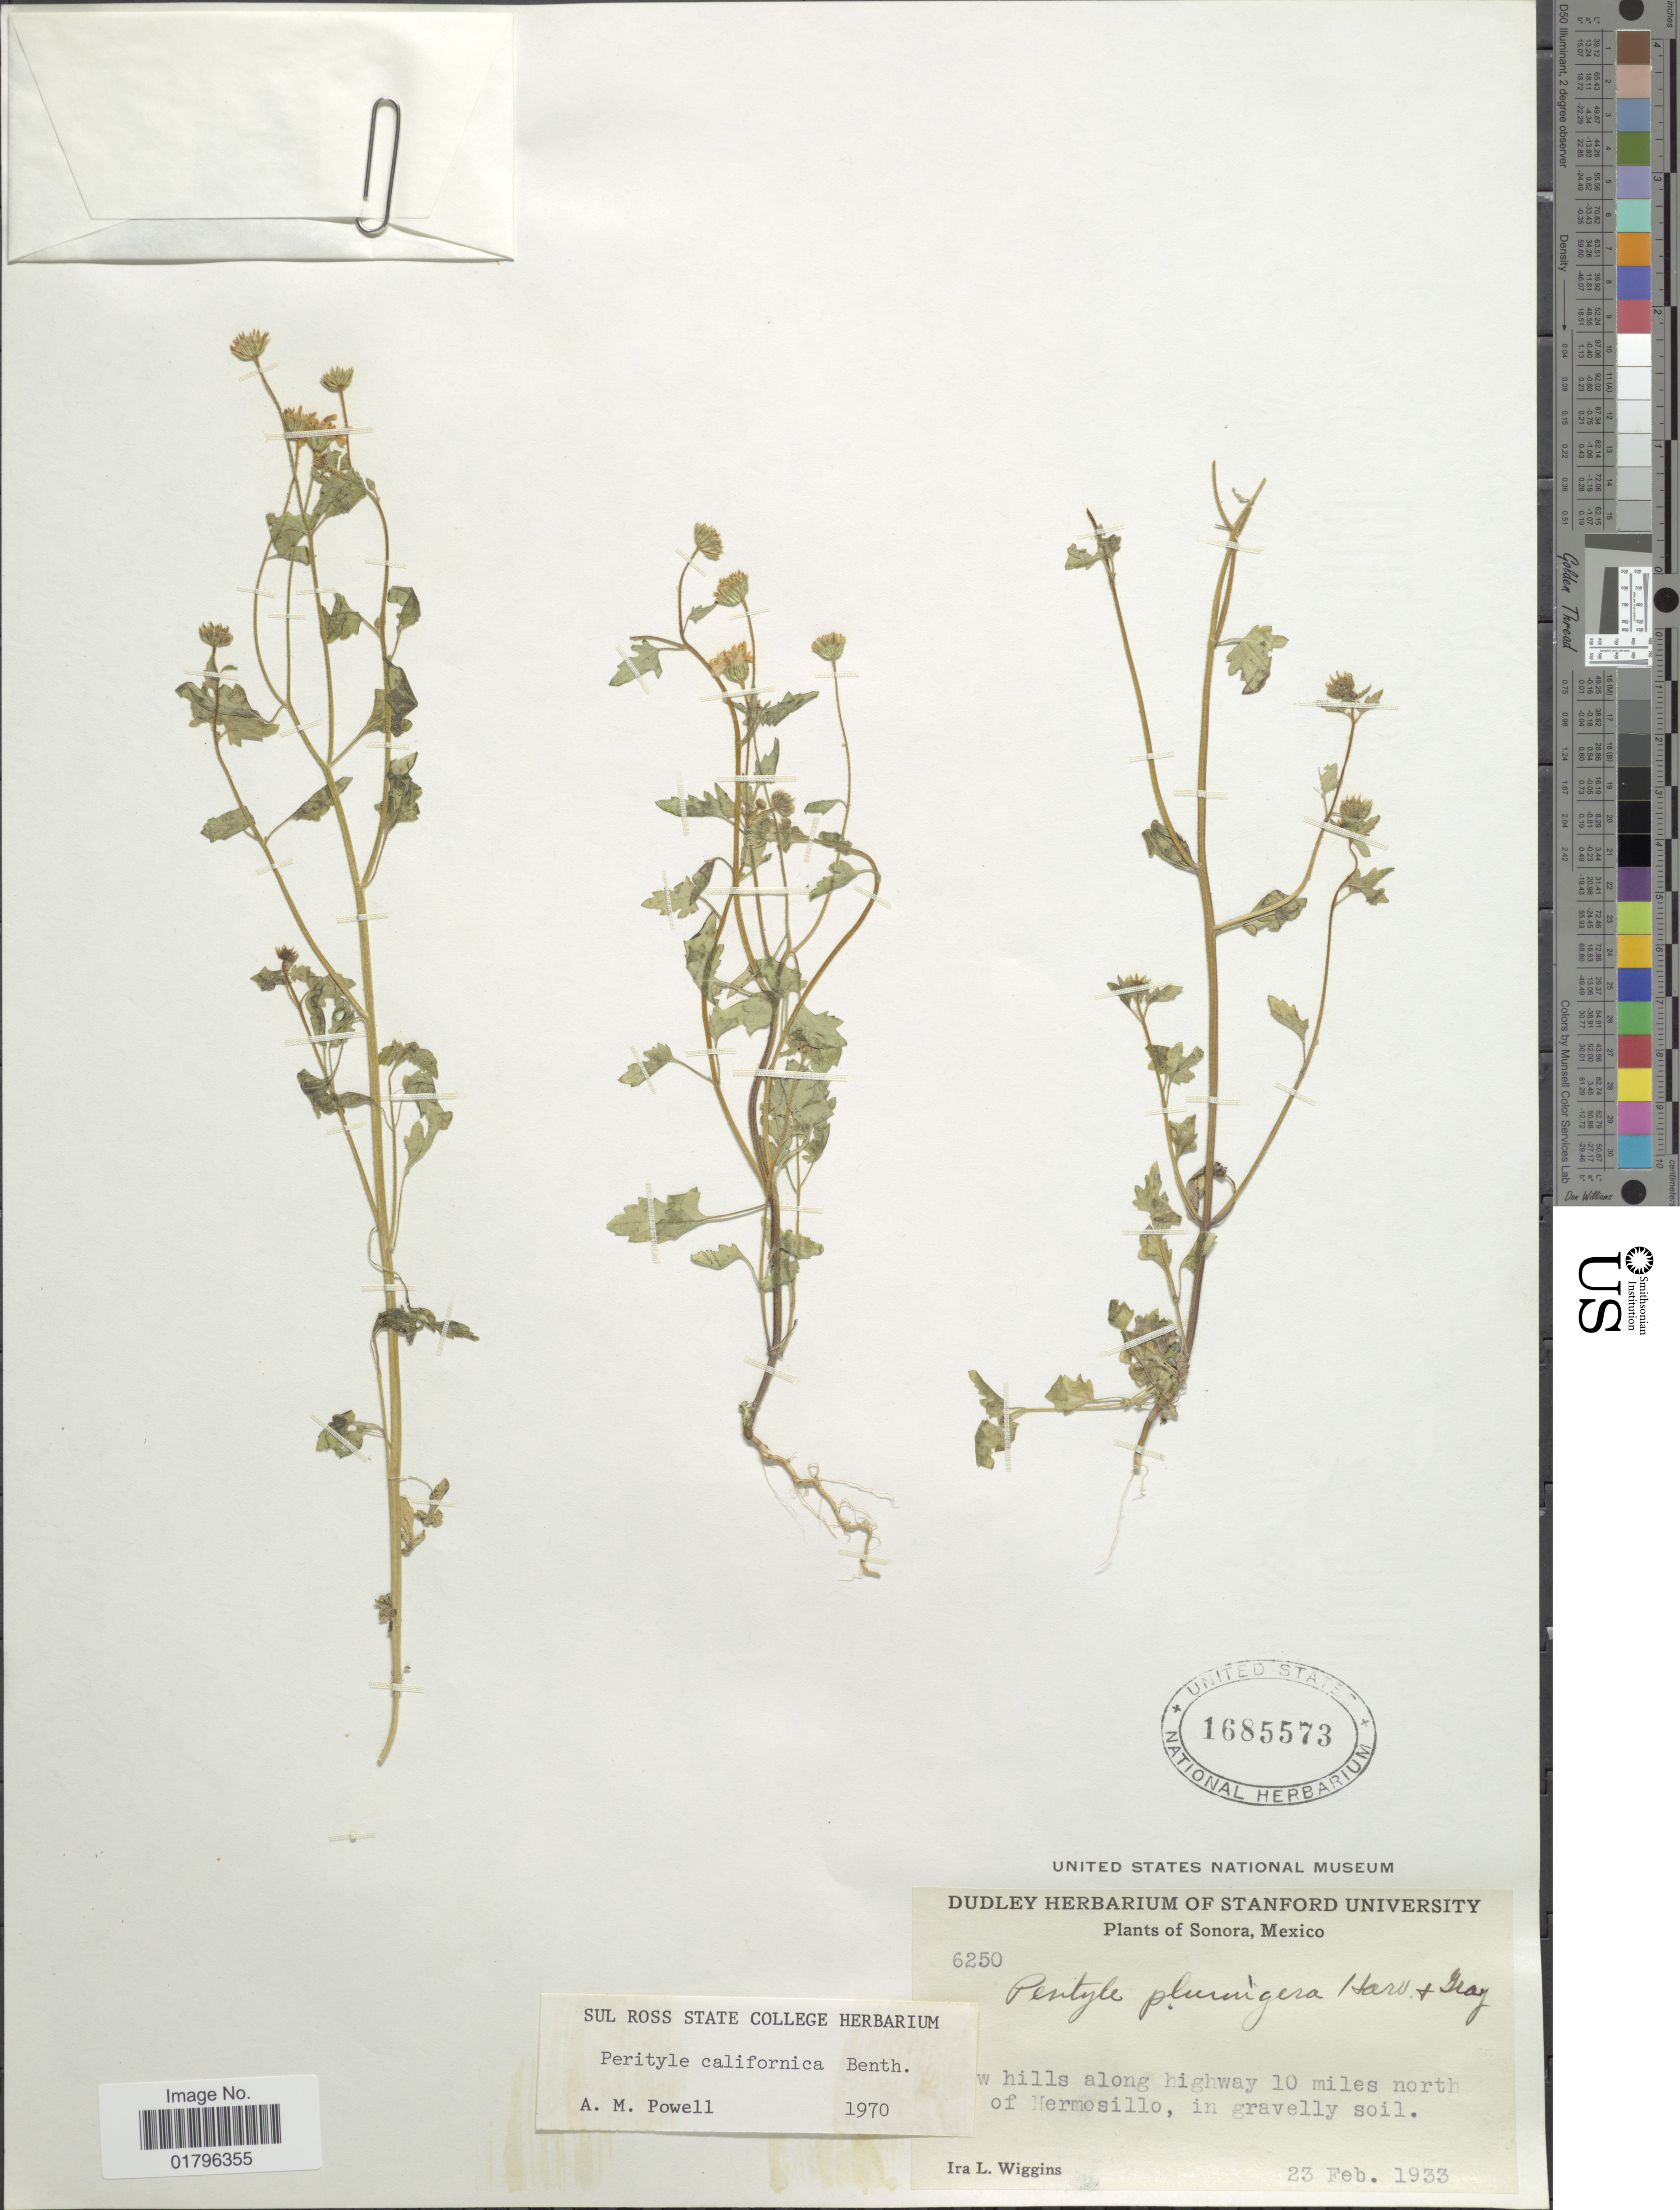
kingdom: Plantae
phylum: Tracheophyta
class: Magnoliopsida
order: Asterales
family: Asteraceae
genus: Perityle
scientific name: Perityle californica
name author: Benth.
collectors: I. L. Wiggins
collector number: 6250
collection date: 1933-02-23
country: Mexico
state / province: Sonora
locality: [illegible text] w hillsalong highway 10 miles north of Hermosillo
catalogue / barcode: US 1685573